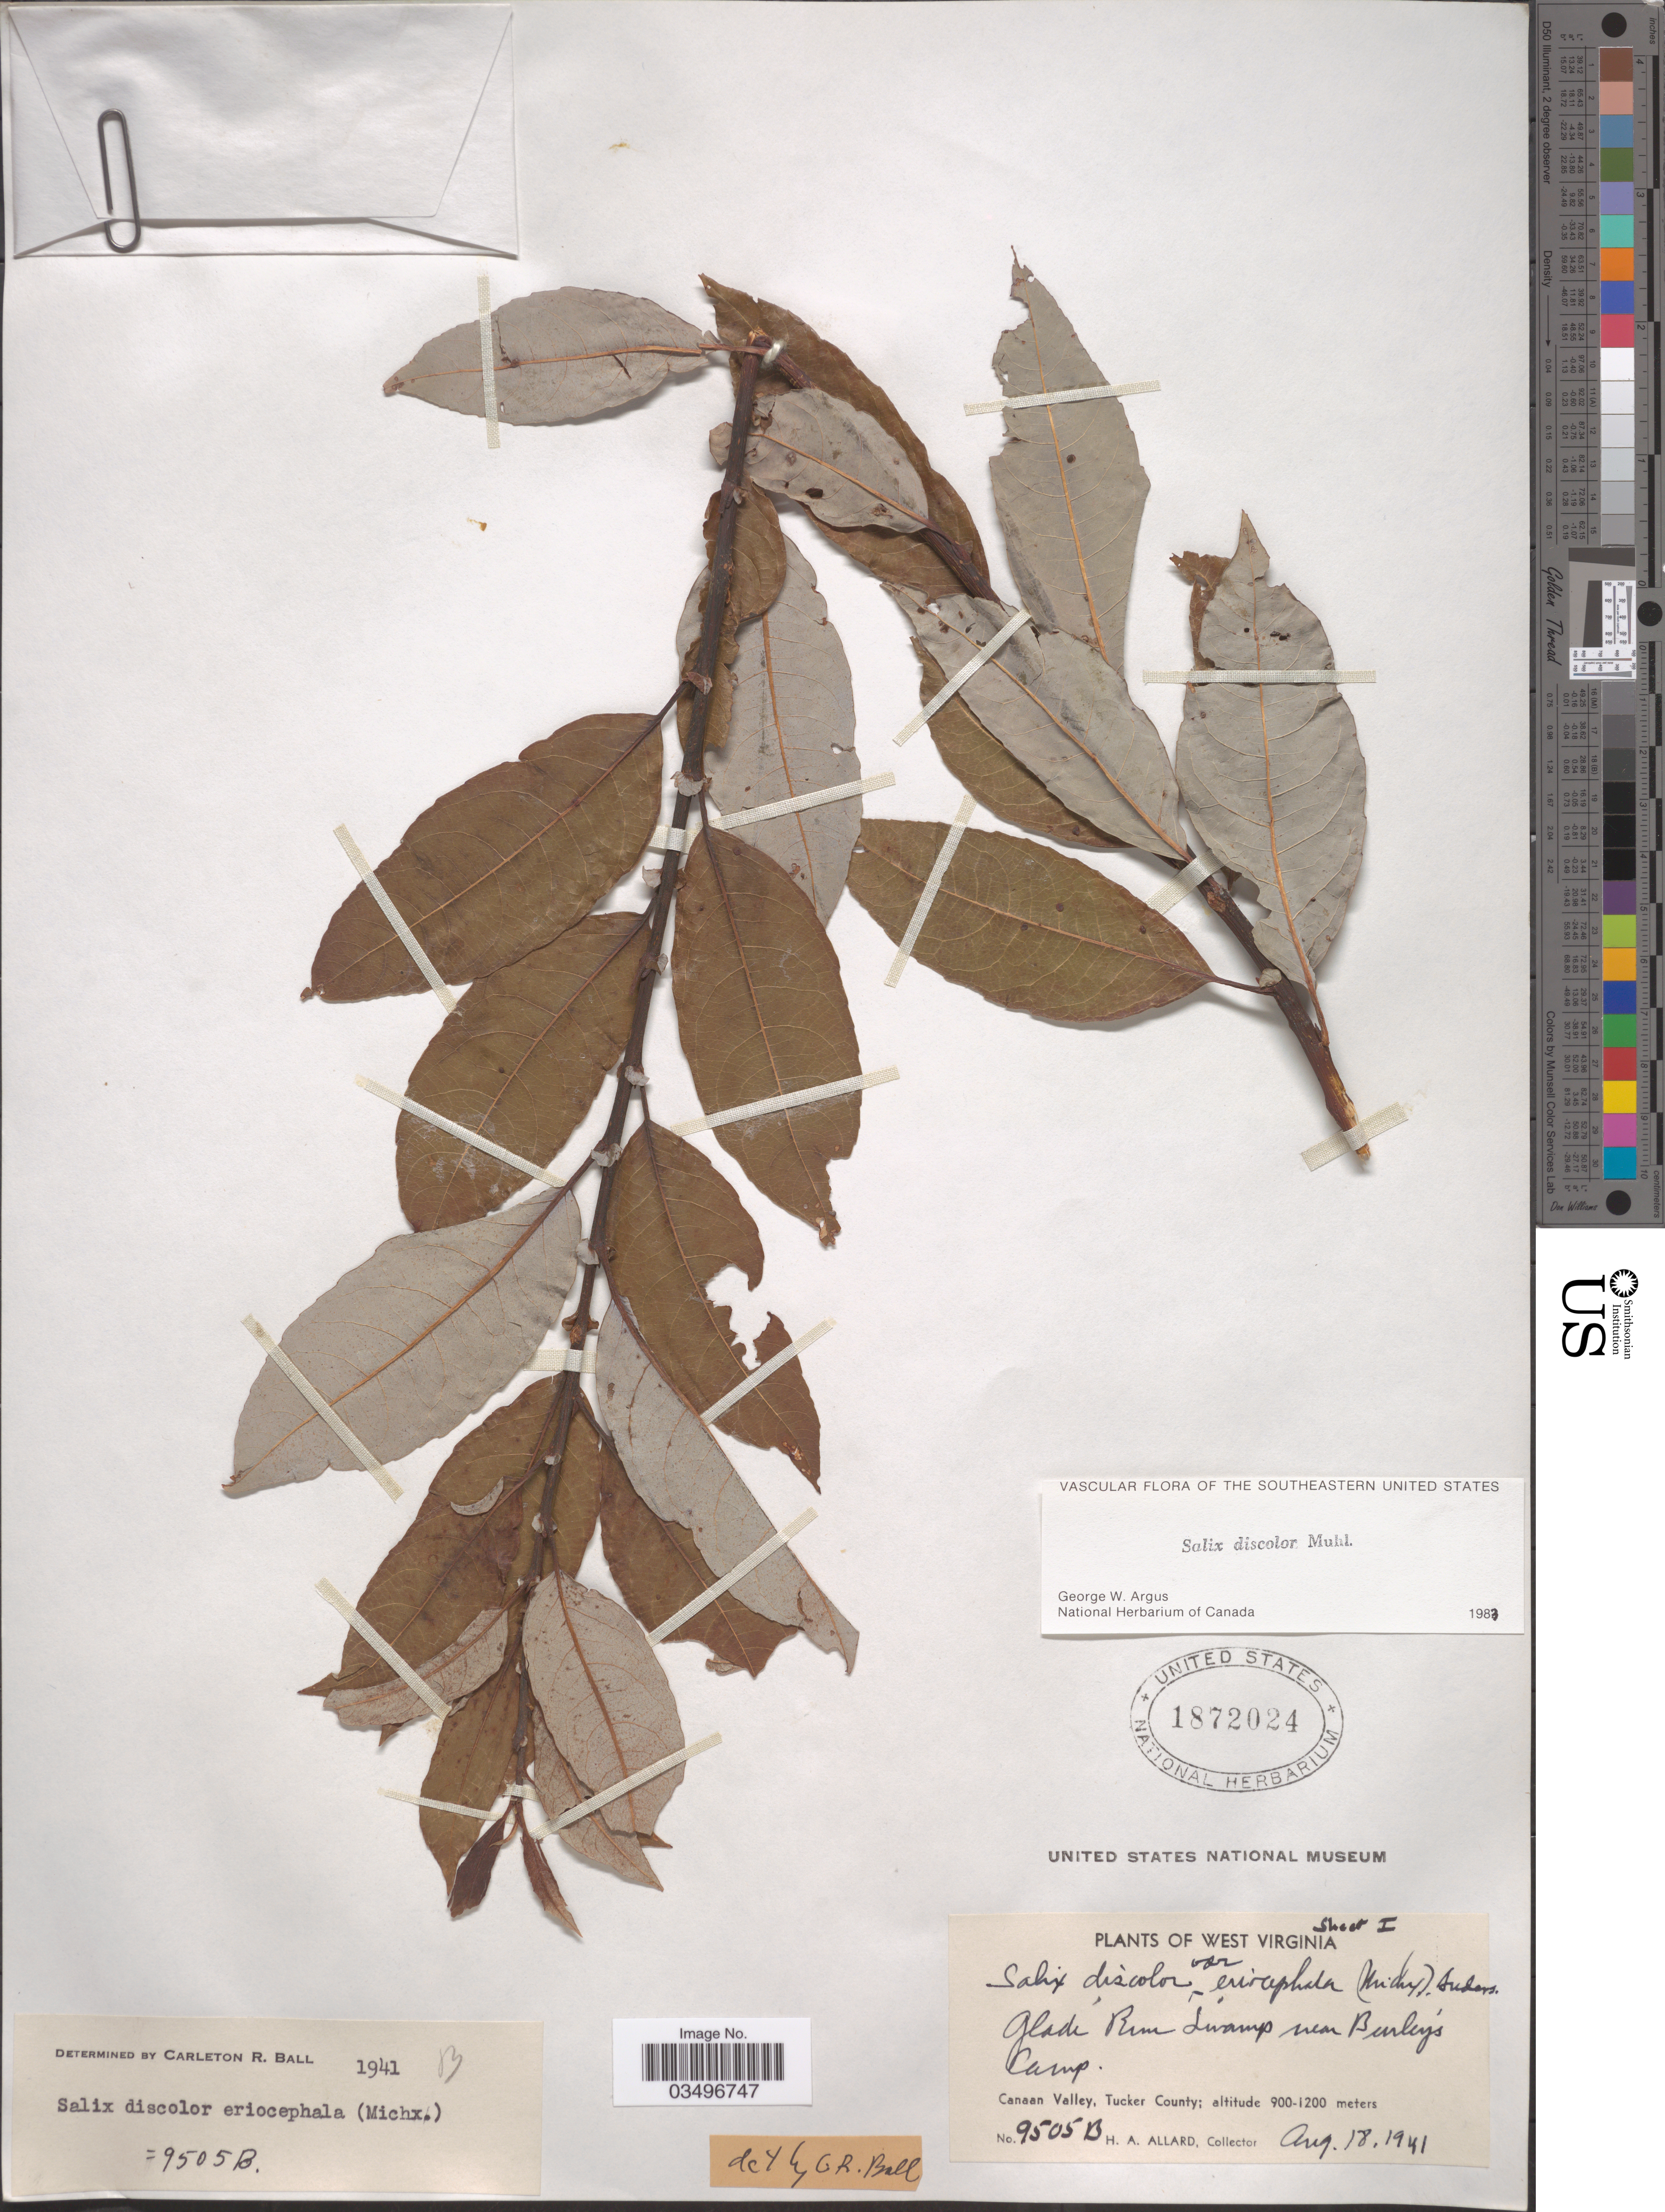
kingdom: Plantae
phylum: Tracheophyta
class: Magnoliopsida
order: Malpighiales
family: Salicaceae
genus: Salix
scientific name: Salix discolor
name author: Muhl.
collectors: H. A. Allard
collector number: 9505B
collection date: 1941-08-18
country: United States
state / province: West Virginia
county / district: Tucker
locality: Glade Run Swamp near Burley's Camp. Canaan Valley, Tucker County.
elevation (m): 900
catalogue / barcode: US 1872024